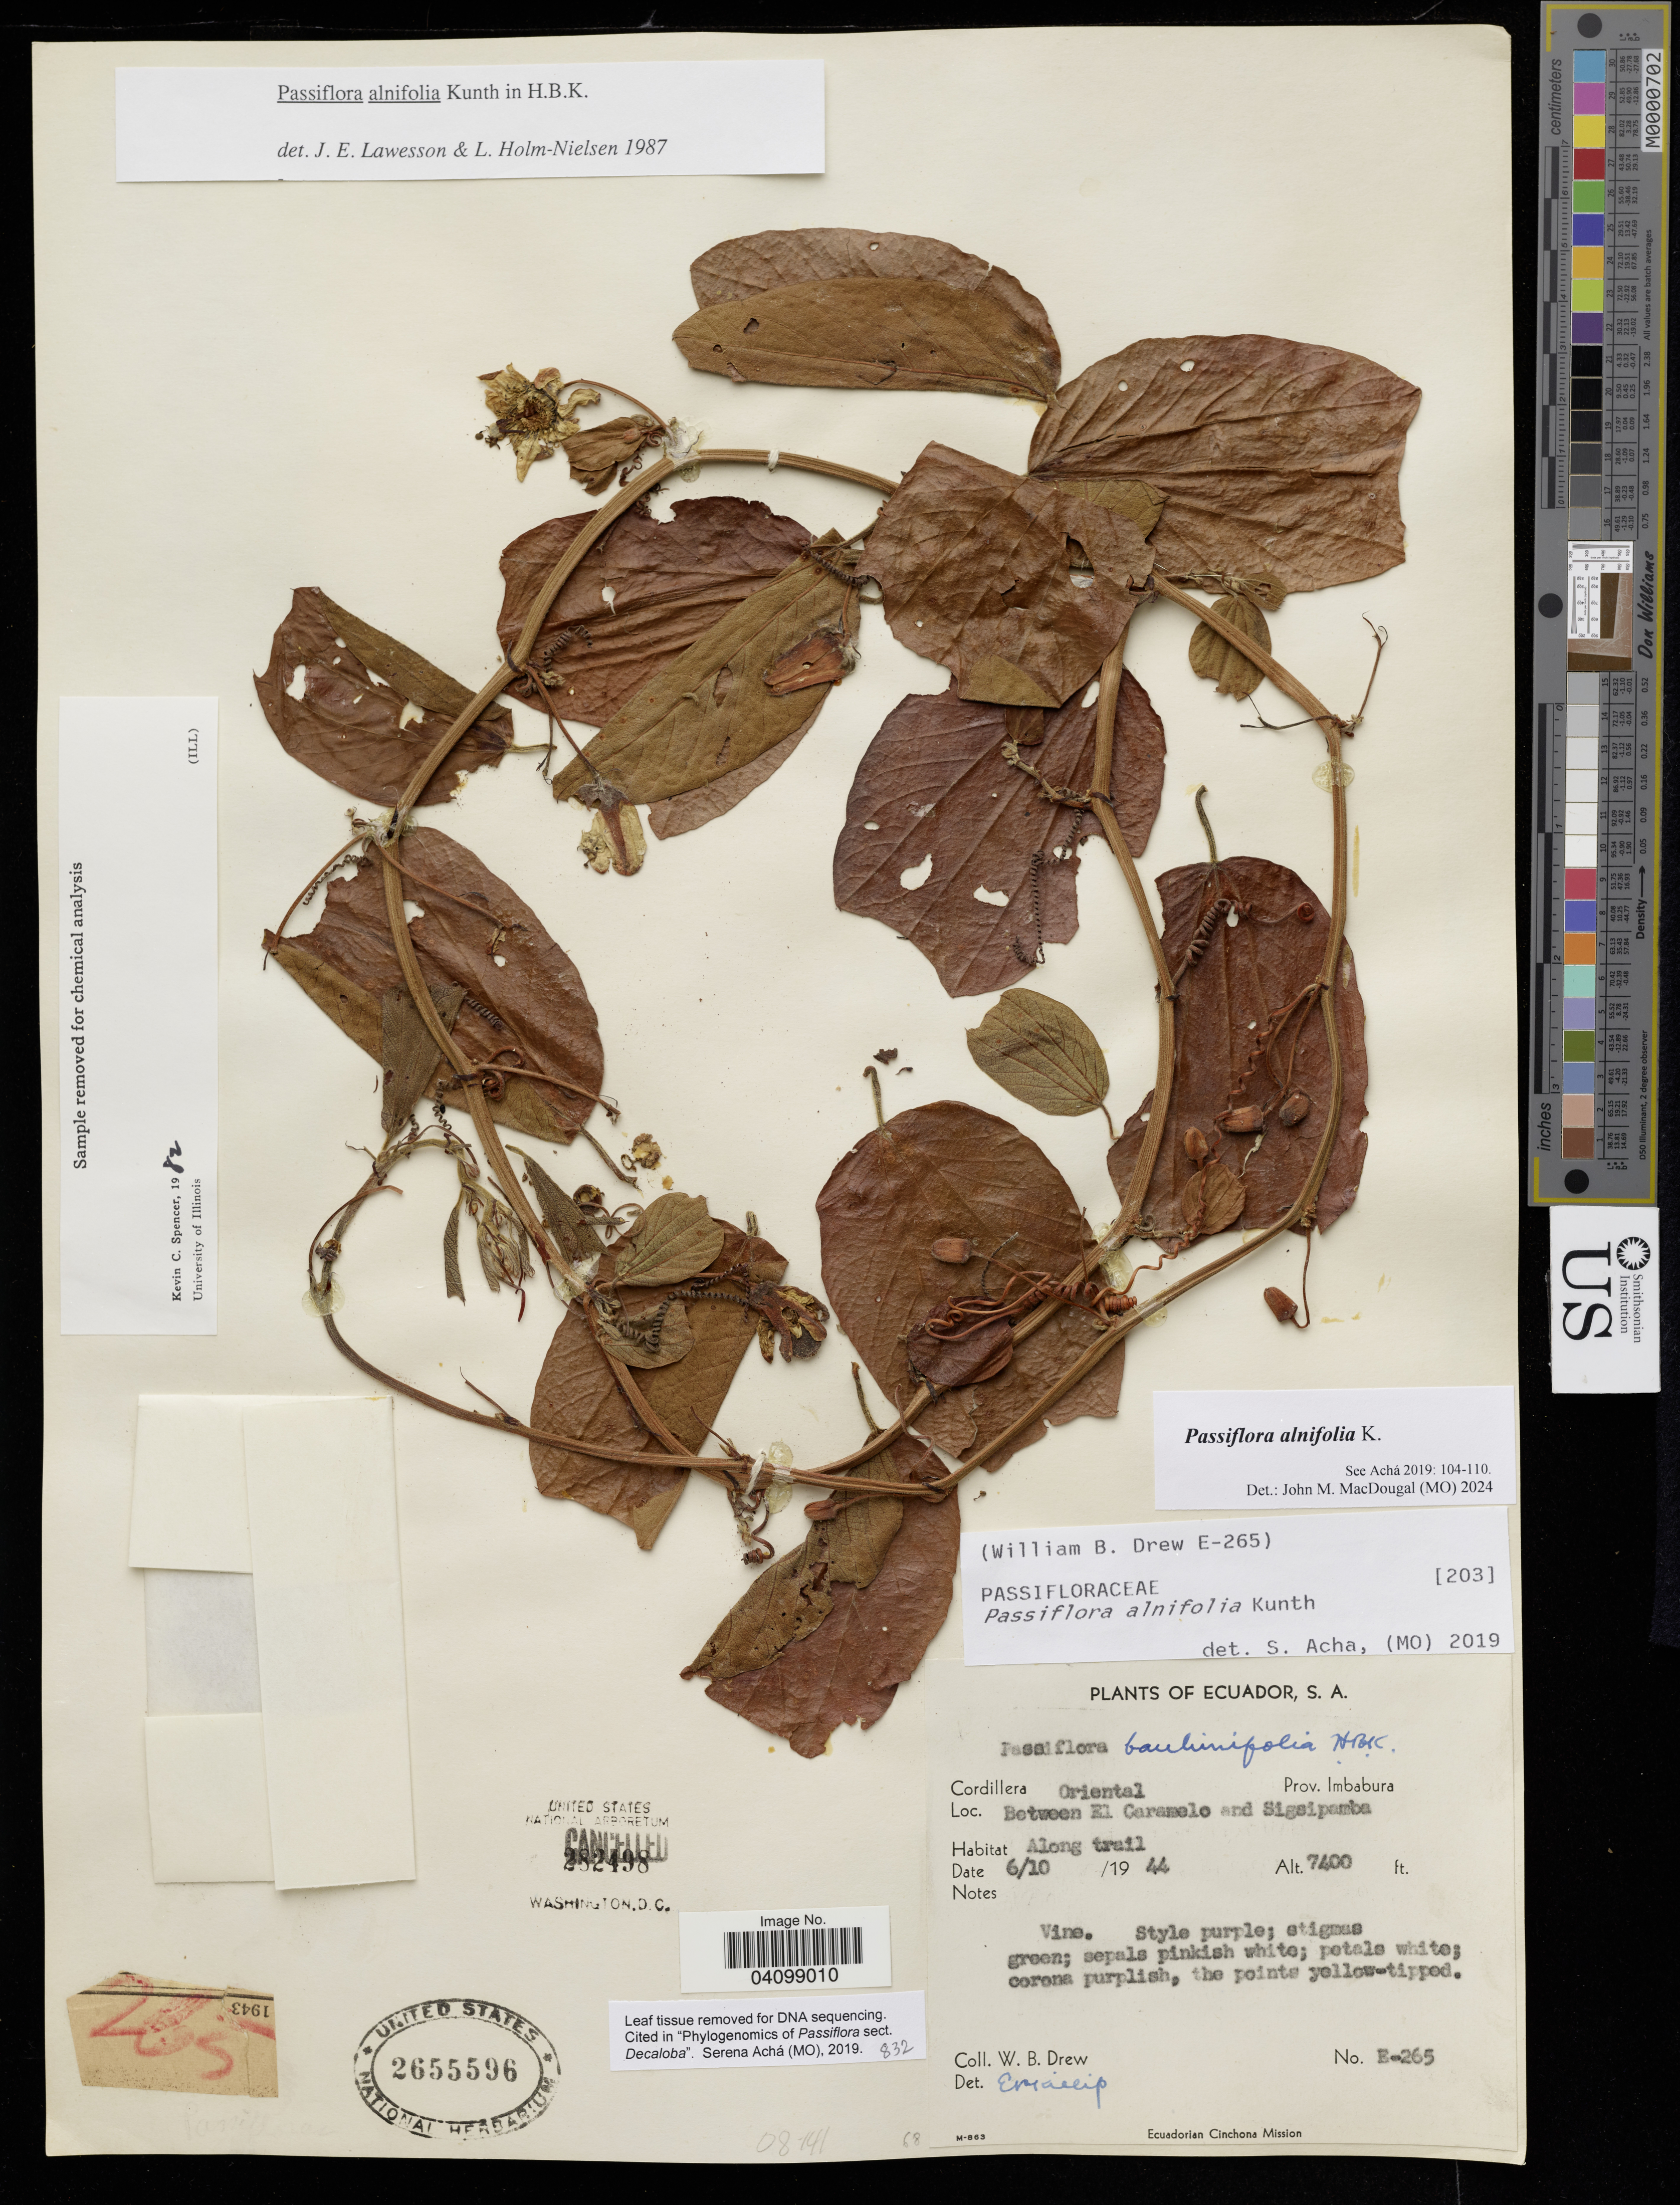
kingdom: Plantae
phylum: Tracheophyta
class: Magnoliopsida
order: Malpighiales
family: Passifloraceae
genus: Passiflora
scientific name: Passiflora alnifolia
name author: Kunth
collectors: W. B. Drew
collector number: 265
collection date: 1944-10-06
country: Ecuador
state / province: Imbabura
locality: Cordillera Oriental. Between El Caramelo and Sigsipamba.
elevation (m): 2256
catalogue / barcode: US 2655596